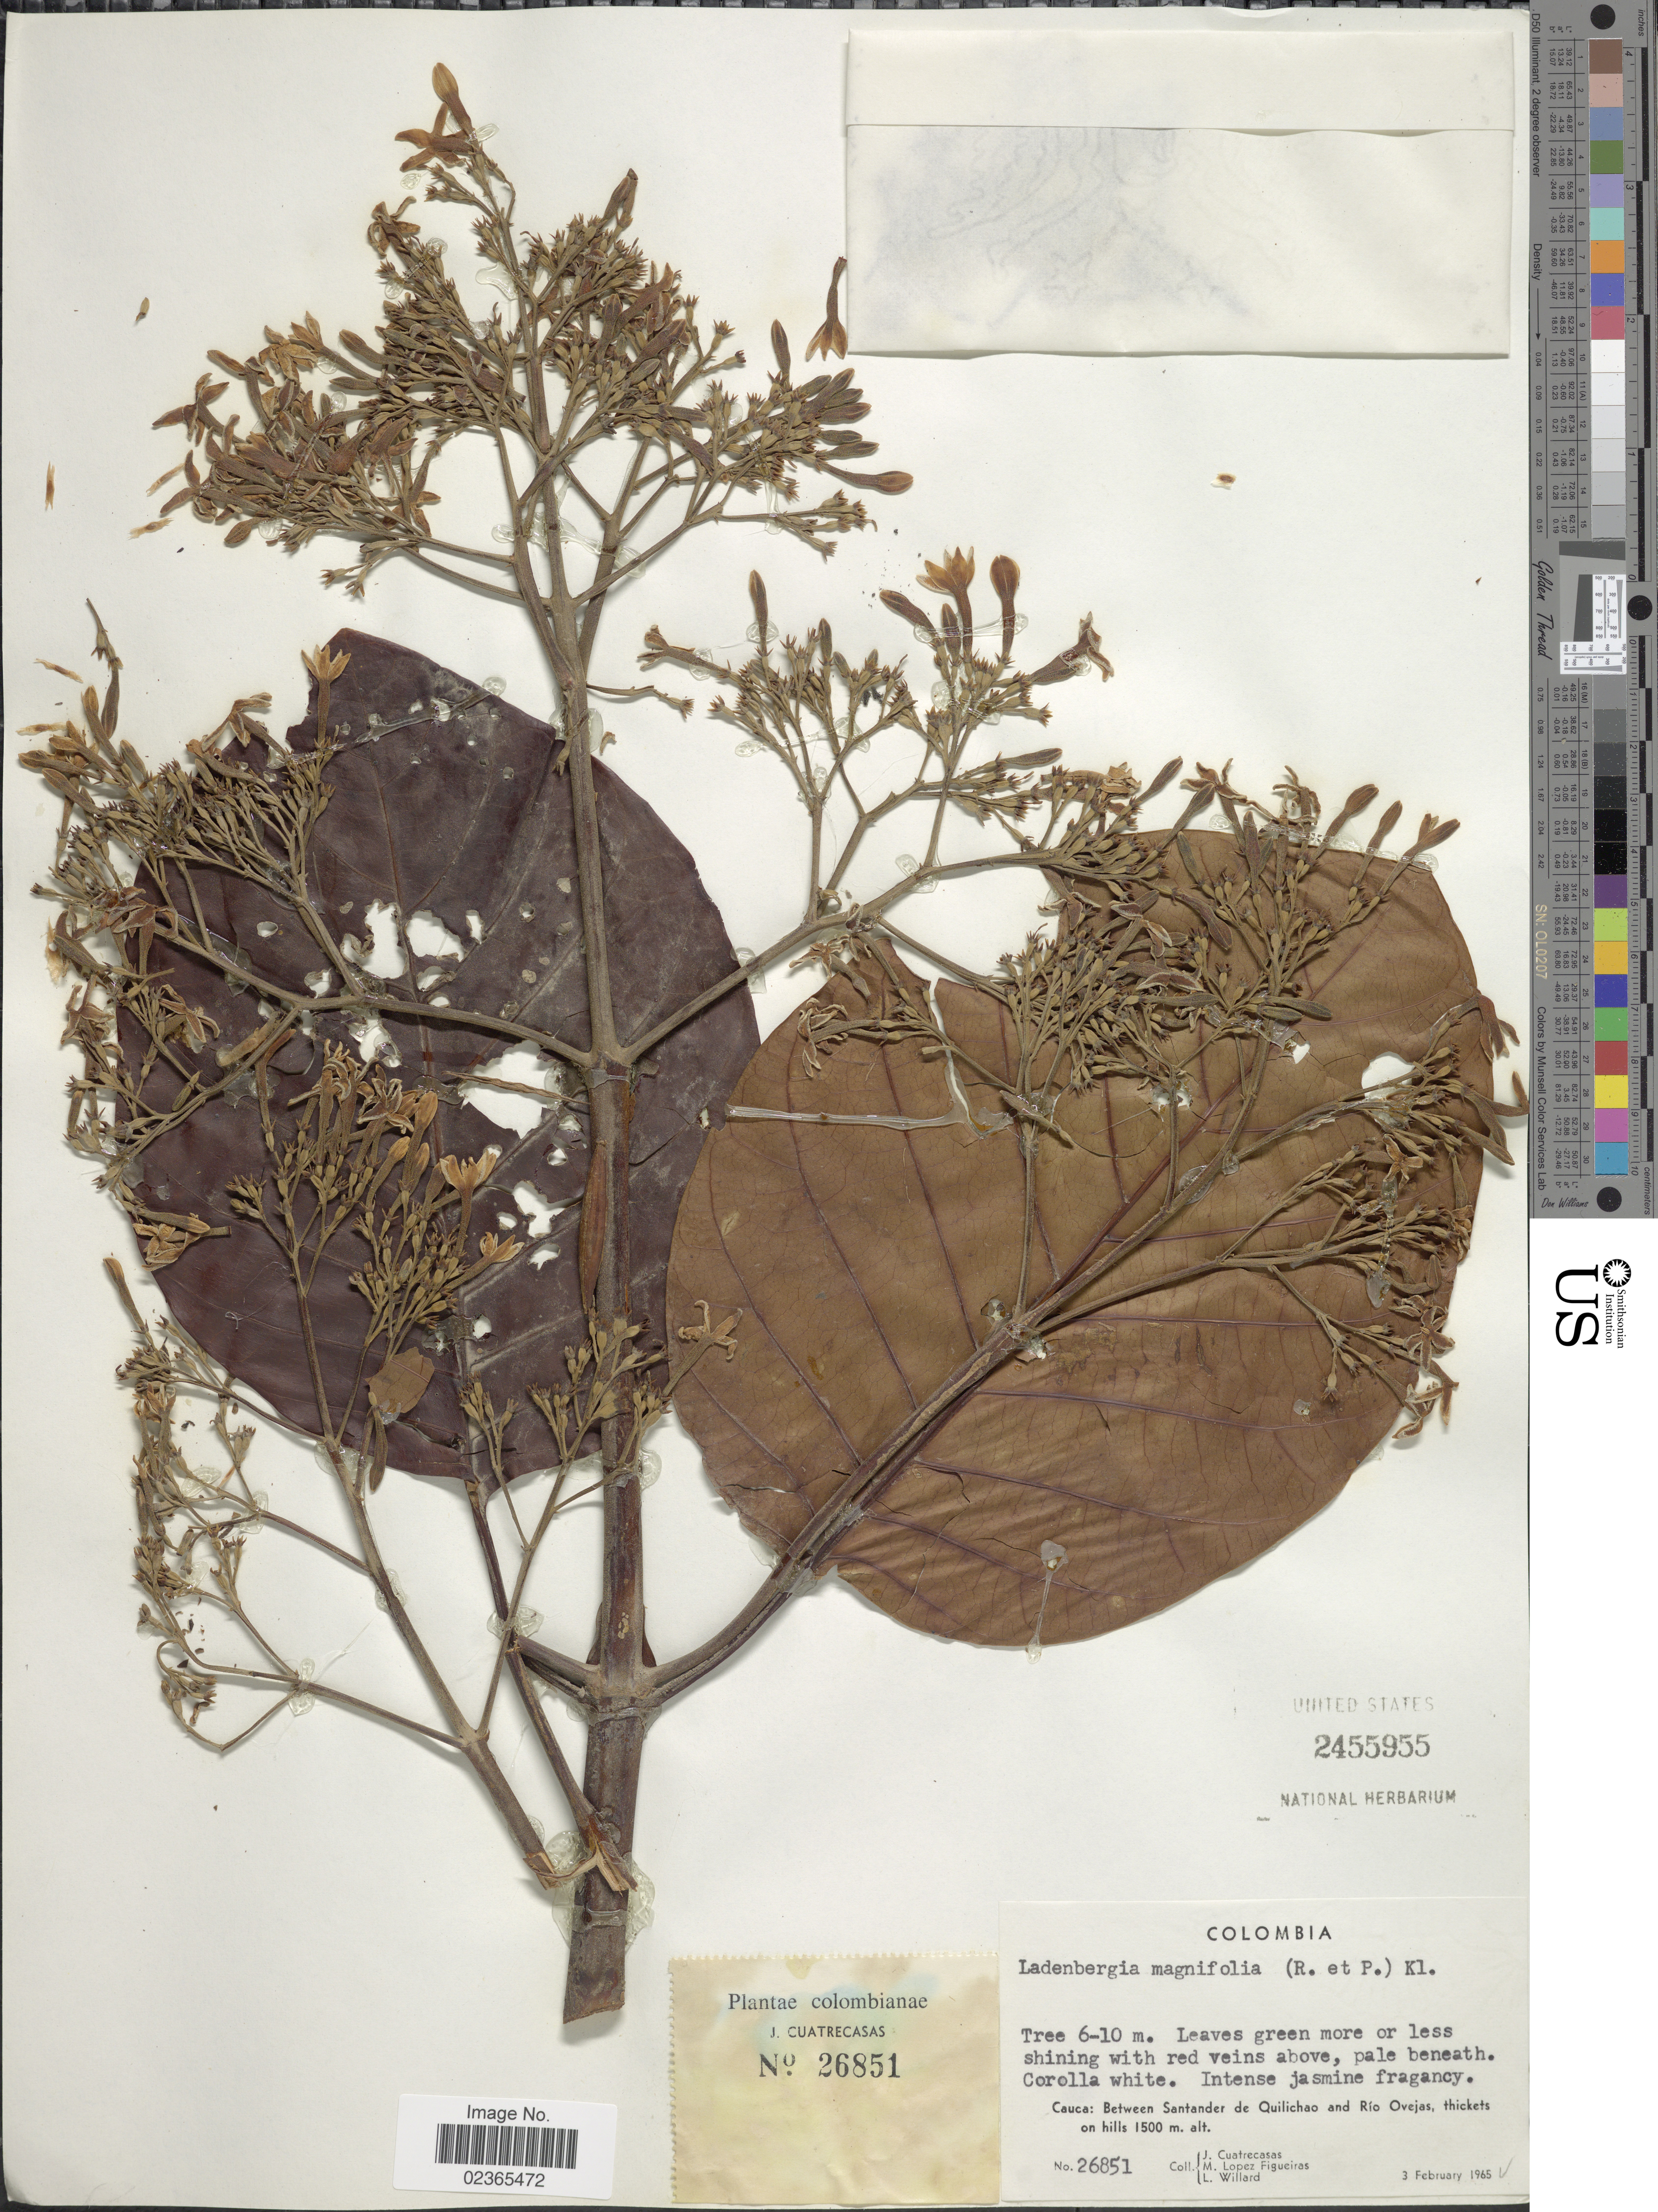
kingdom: Plantae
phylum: Tracheophyta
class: Magnoliopsida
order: Gentianales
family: Rubiaceae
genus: Ladenbergia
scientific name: Ladenbergia oblongifolia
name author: (Mutis) L. Andersson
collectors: J. Cuatrecasas, M. López Figueiras & L. Willard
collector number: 26851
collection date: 1965-02-03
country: Colombia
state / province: Cauca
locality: Between Santander de Quilichao and Rio Ovejas, thickets on hills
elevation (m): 1500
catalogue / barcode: US 2455955